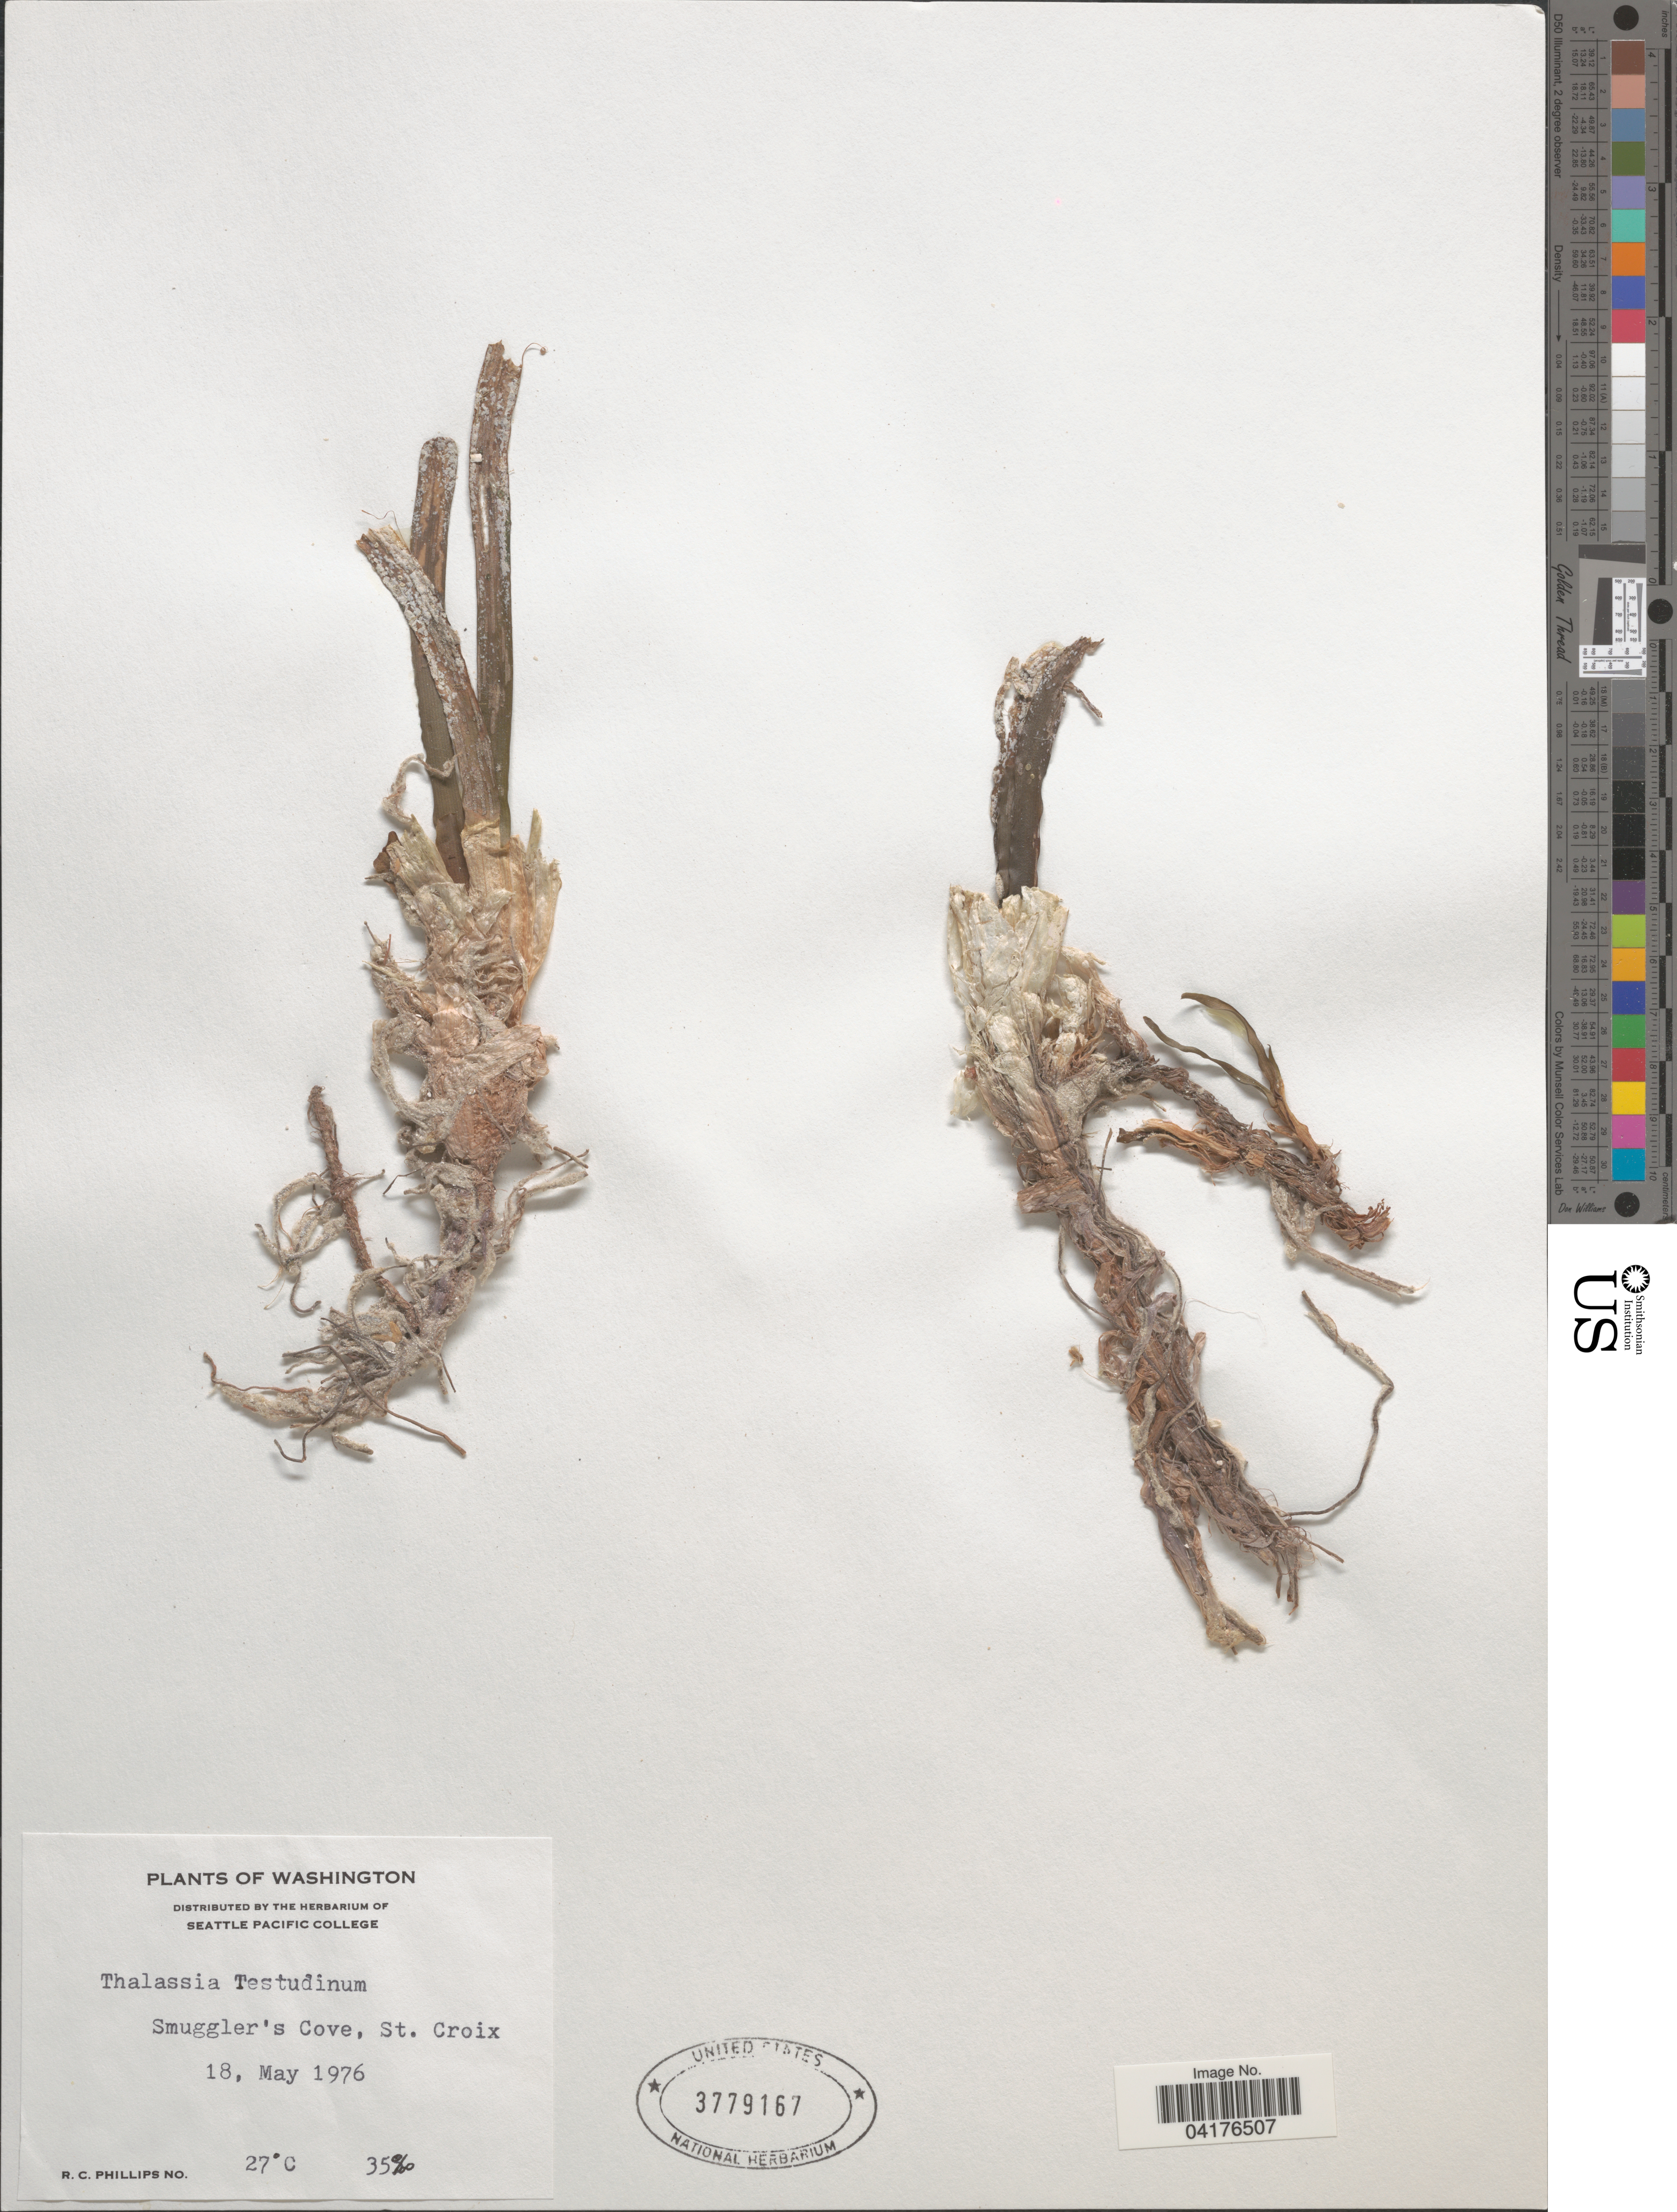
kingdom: Plantae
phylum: Tracheophyta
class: Liliopsida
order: Alismatales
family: Hydrocharitaceae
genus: Thalassia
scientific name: Thalassia testudinum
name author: Banks & Sol. ex K.D. Koenig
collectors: R. C. Phillips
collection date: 1976-05-18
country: U.S. Virgin Islands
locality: Smuggler's Cove, St. Croix.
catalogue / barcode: US 3779167